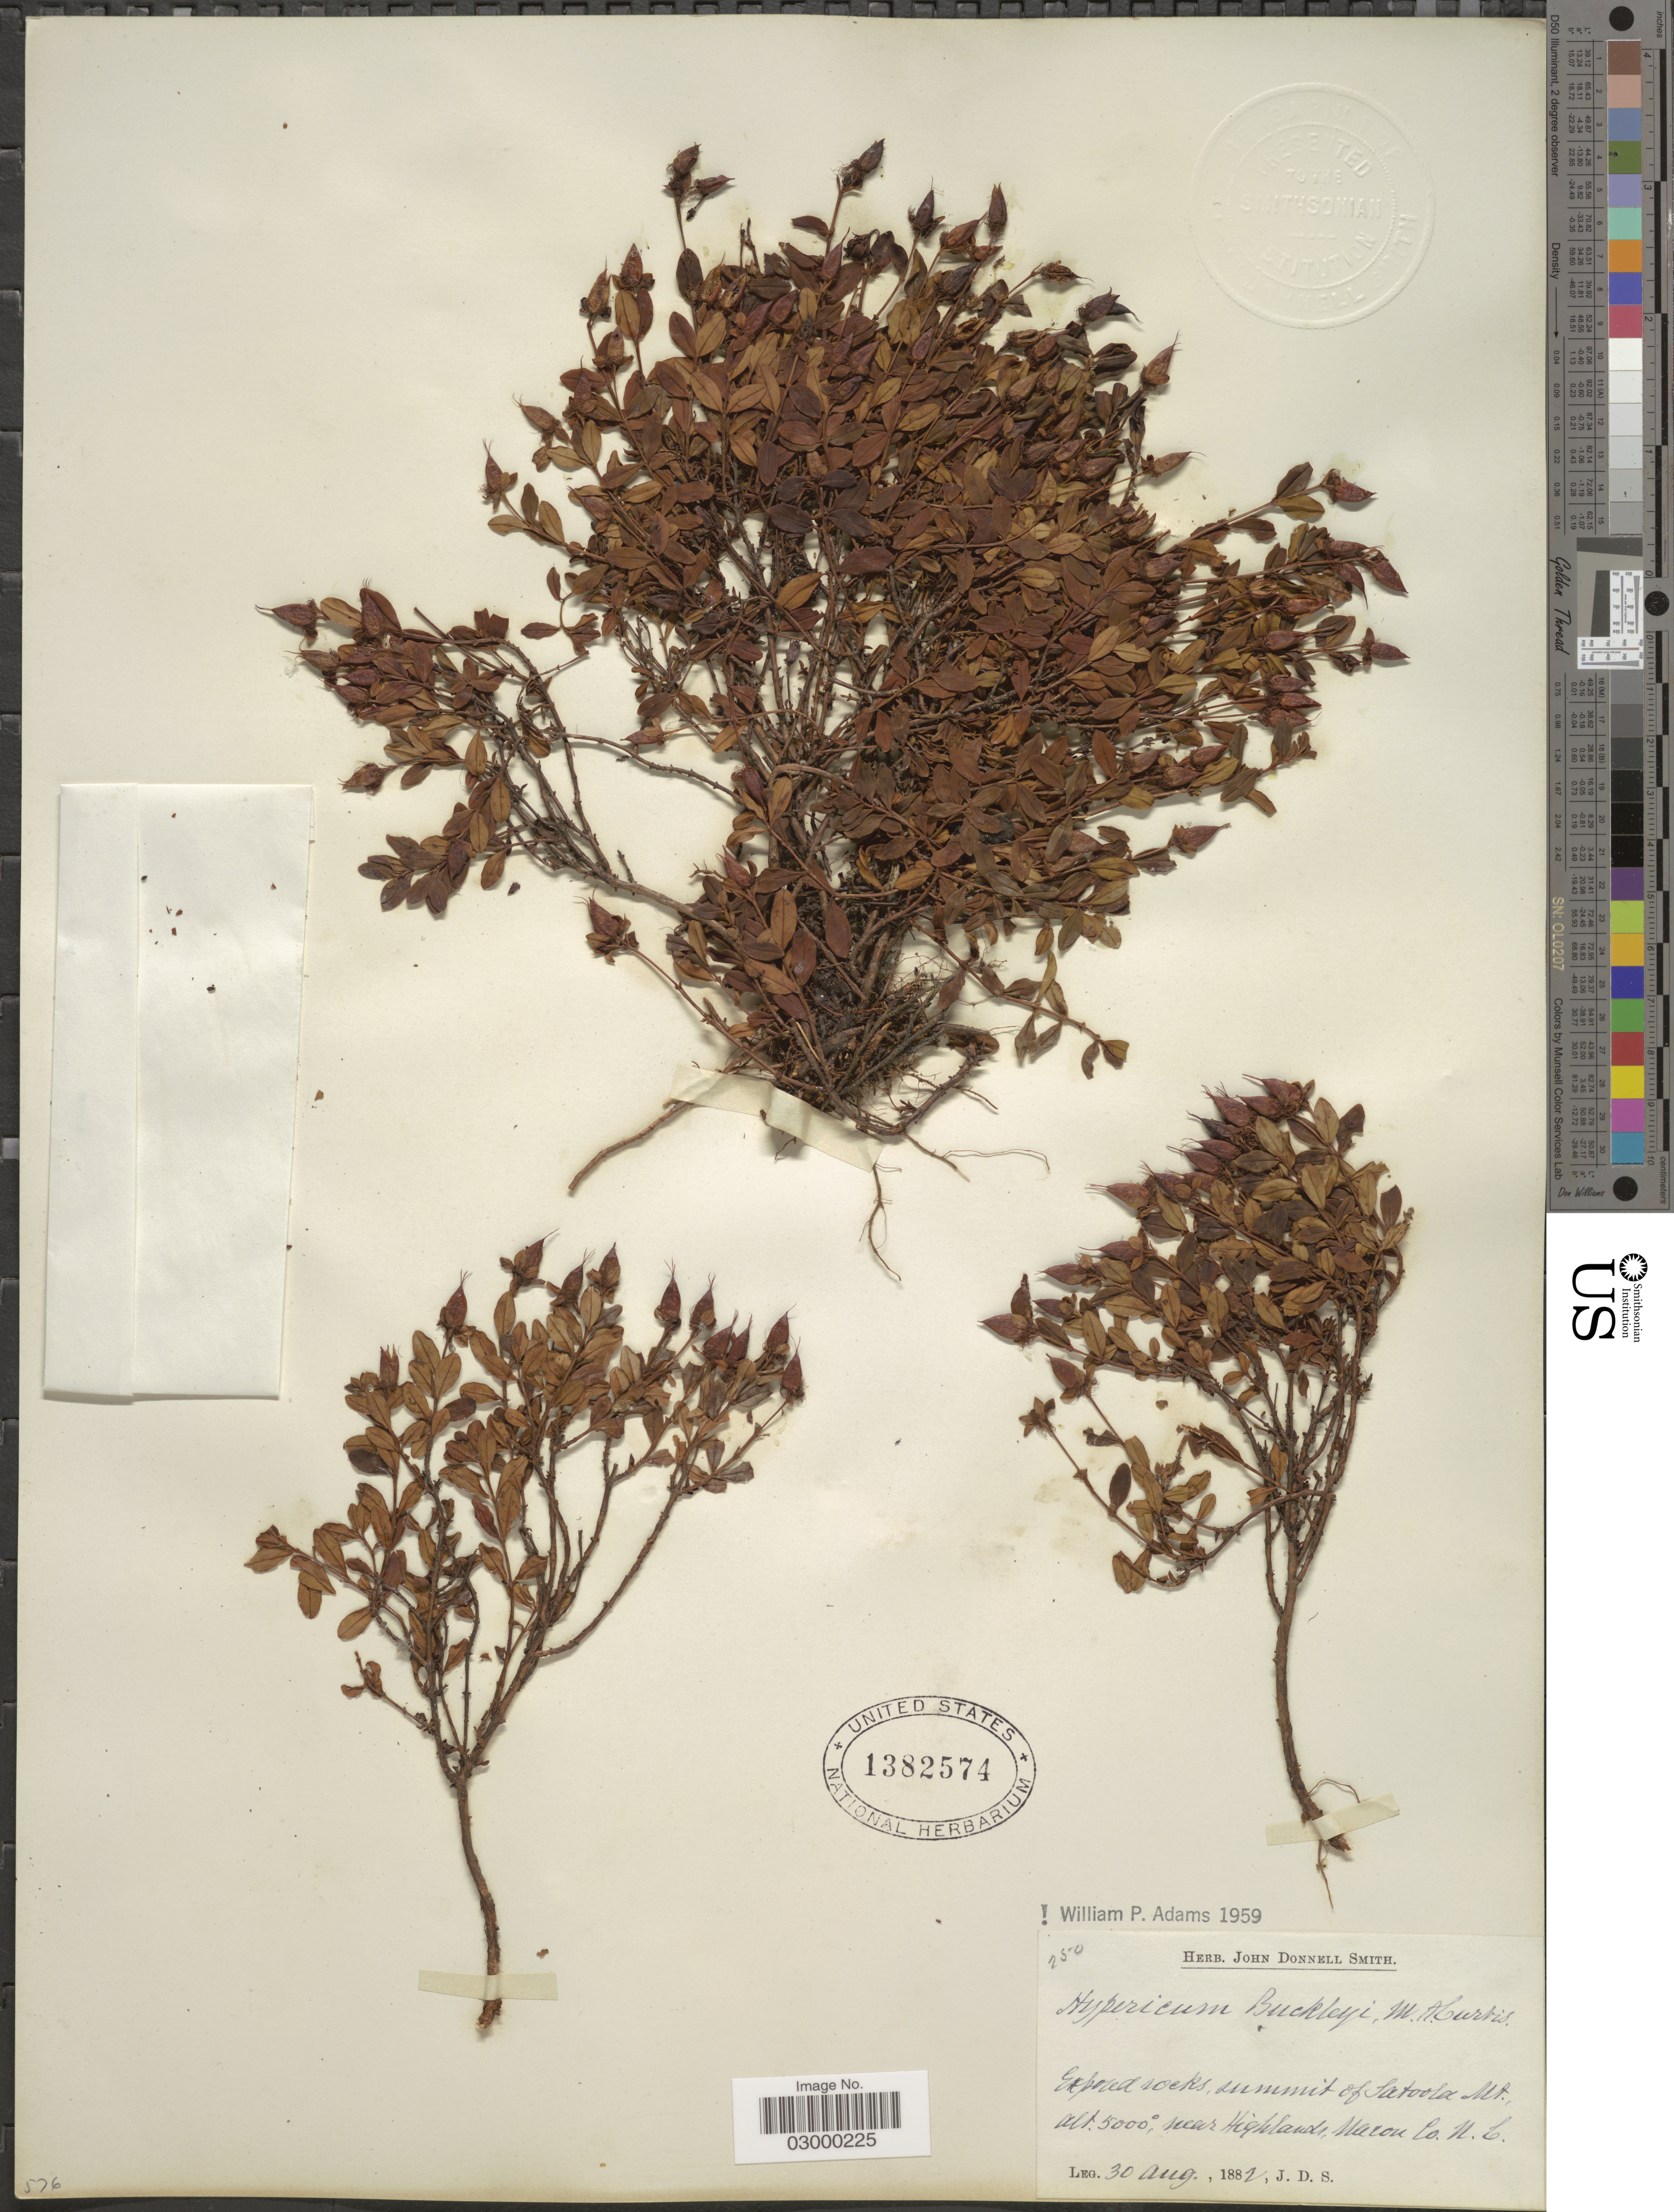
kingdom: Plantae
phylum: Tracheophyta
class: Magnoliopsida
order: Malpighiales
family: Hypericaceae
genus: Hypericum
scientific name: Hypericum buckleyi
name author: M.A. Curtis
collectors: J. Donnell Smith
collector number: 250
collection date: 1882-08-30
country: United States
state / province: North Carolina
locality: Exposed rocks, summit of Satoola Mt., near Highlands, Macon Co.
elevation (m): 1524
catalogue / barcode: US 1382574